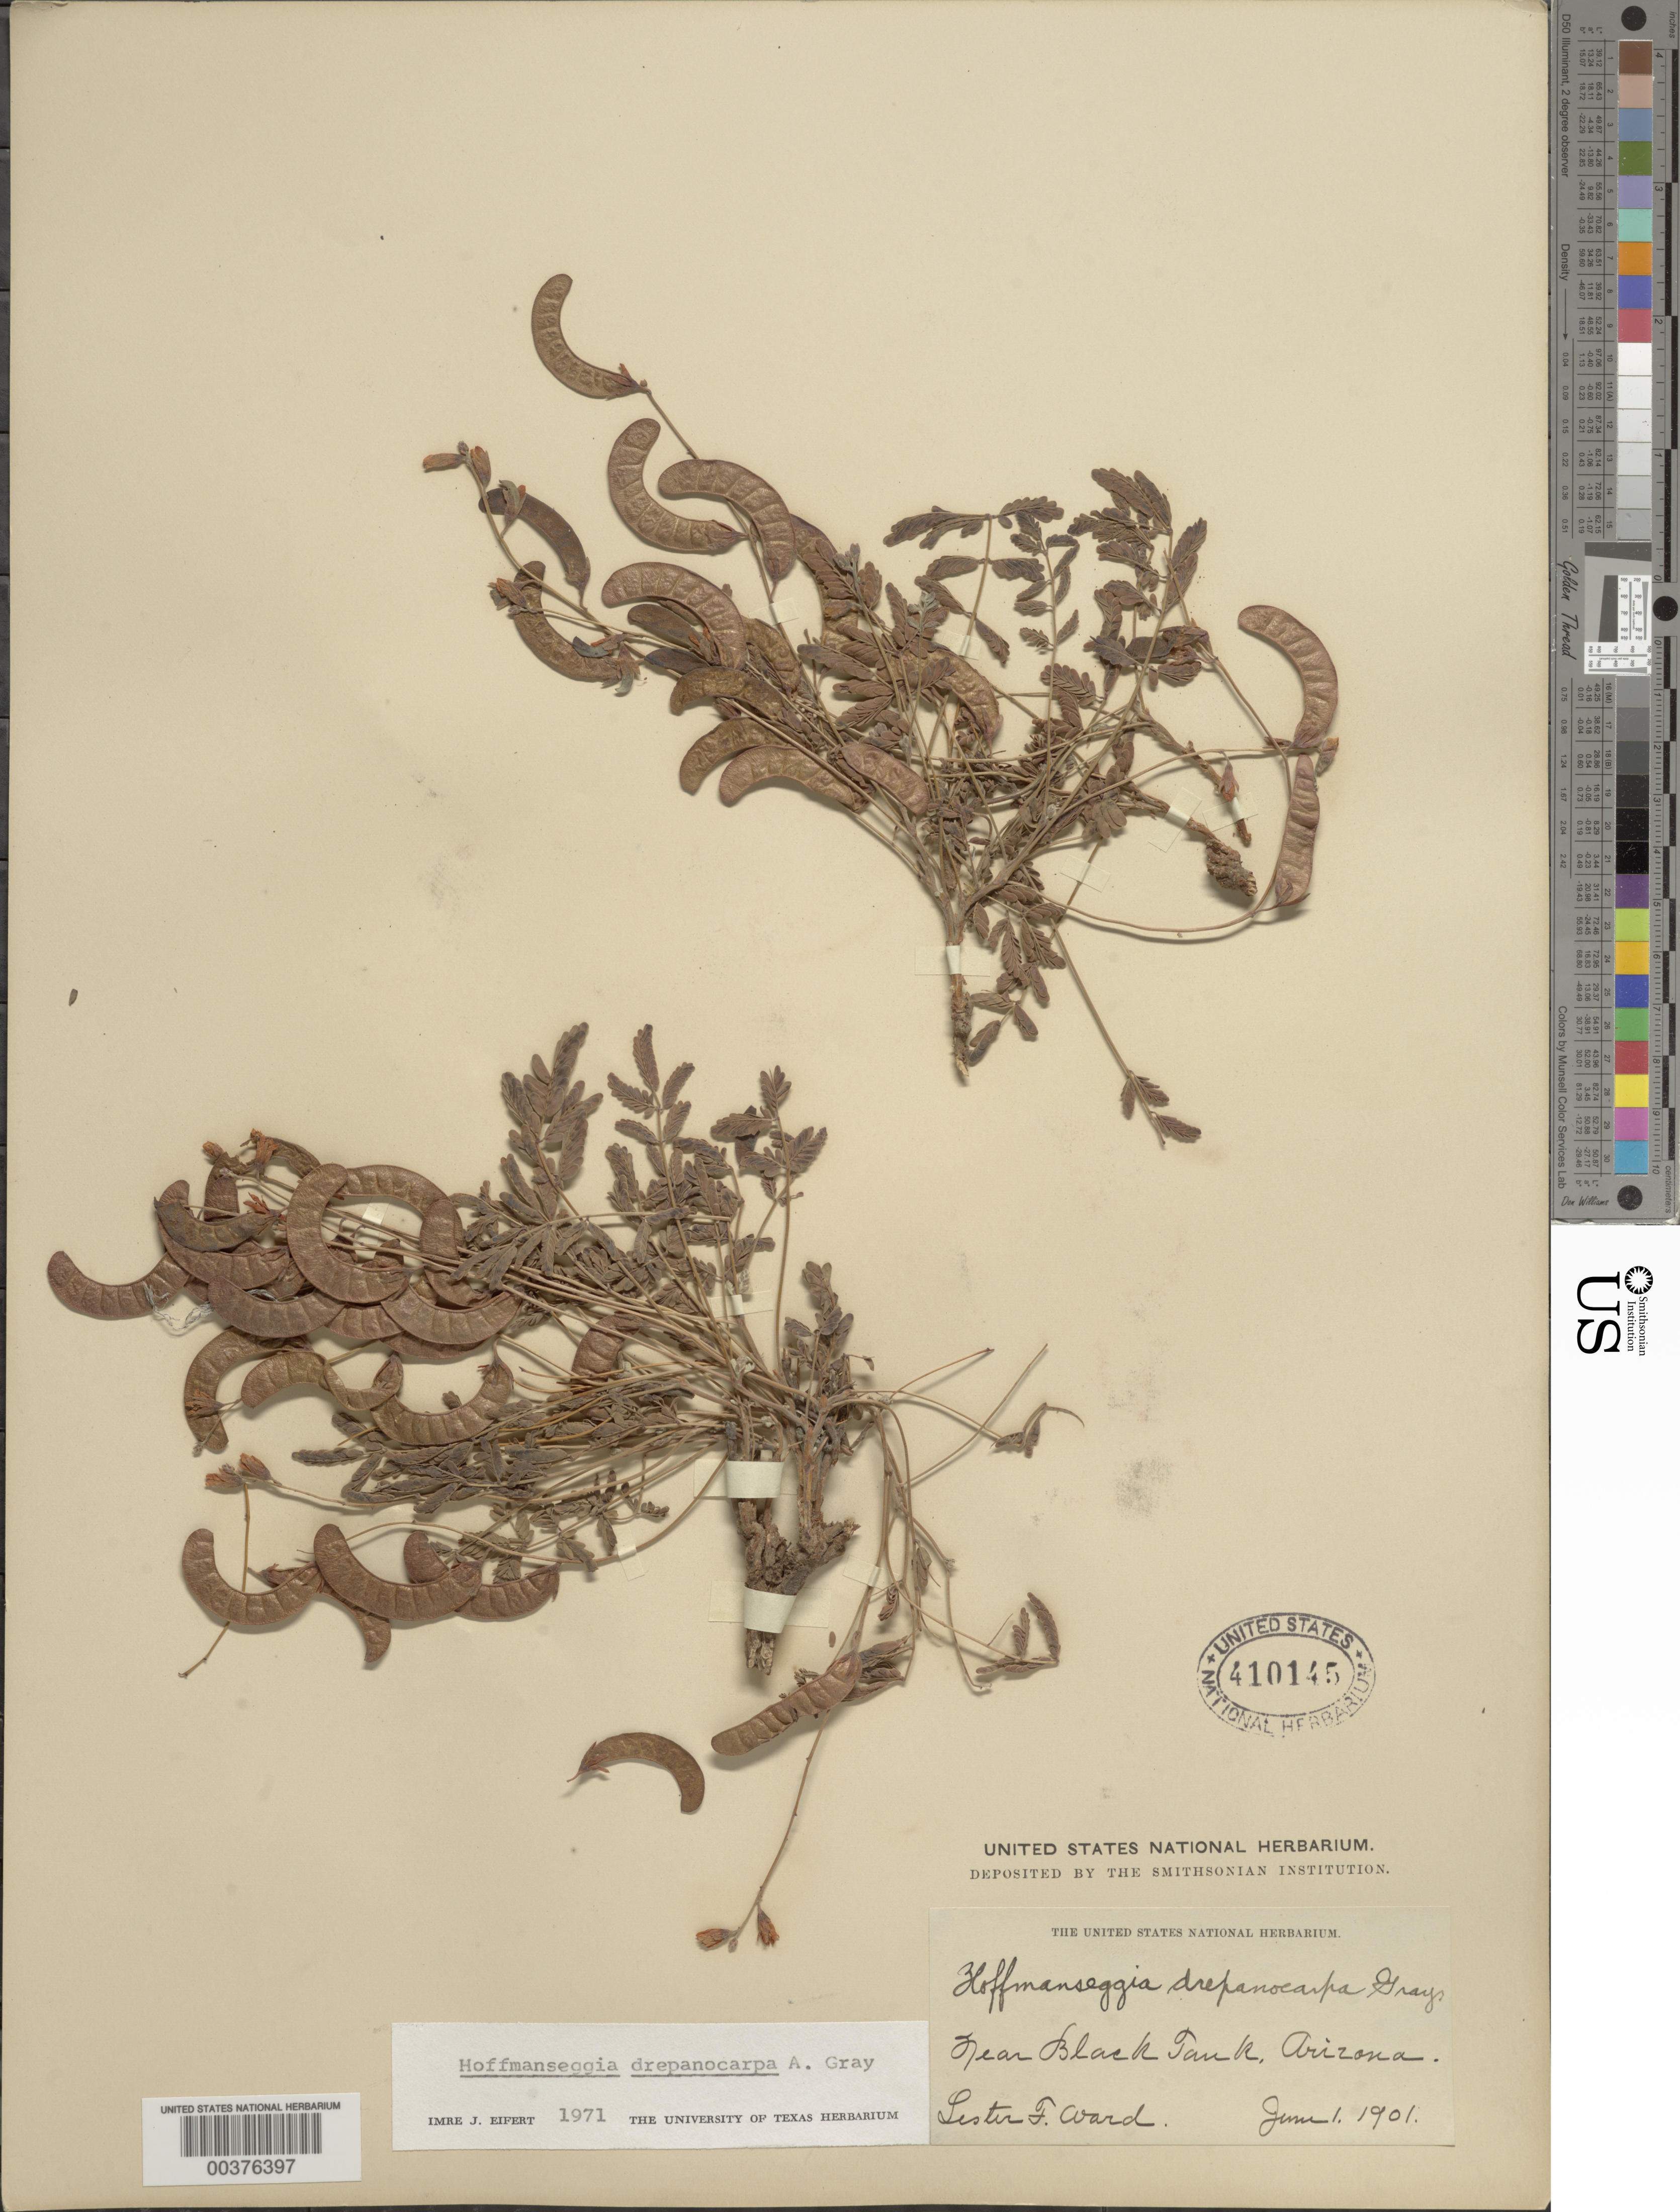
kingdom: Plantae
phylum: Tracheophyta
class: Magnoliopsida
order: Fabales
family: Fabaceae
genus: Hoffmannseggia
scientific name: Hoffmannseggia drepanocarpa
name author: A. Gray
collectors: L. F. Ward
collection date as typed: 01 Jun 1901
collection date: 1901-06-01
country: United States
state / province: Arizona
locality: Near black tank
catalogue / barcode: US 410145